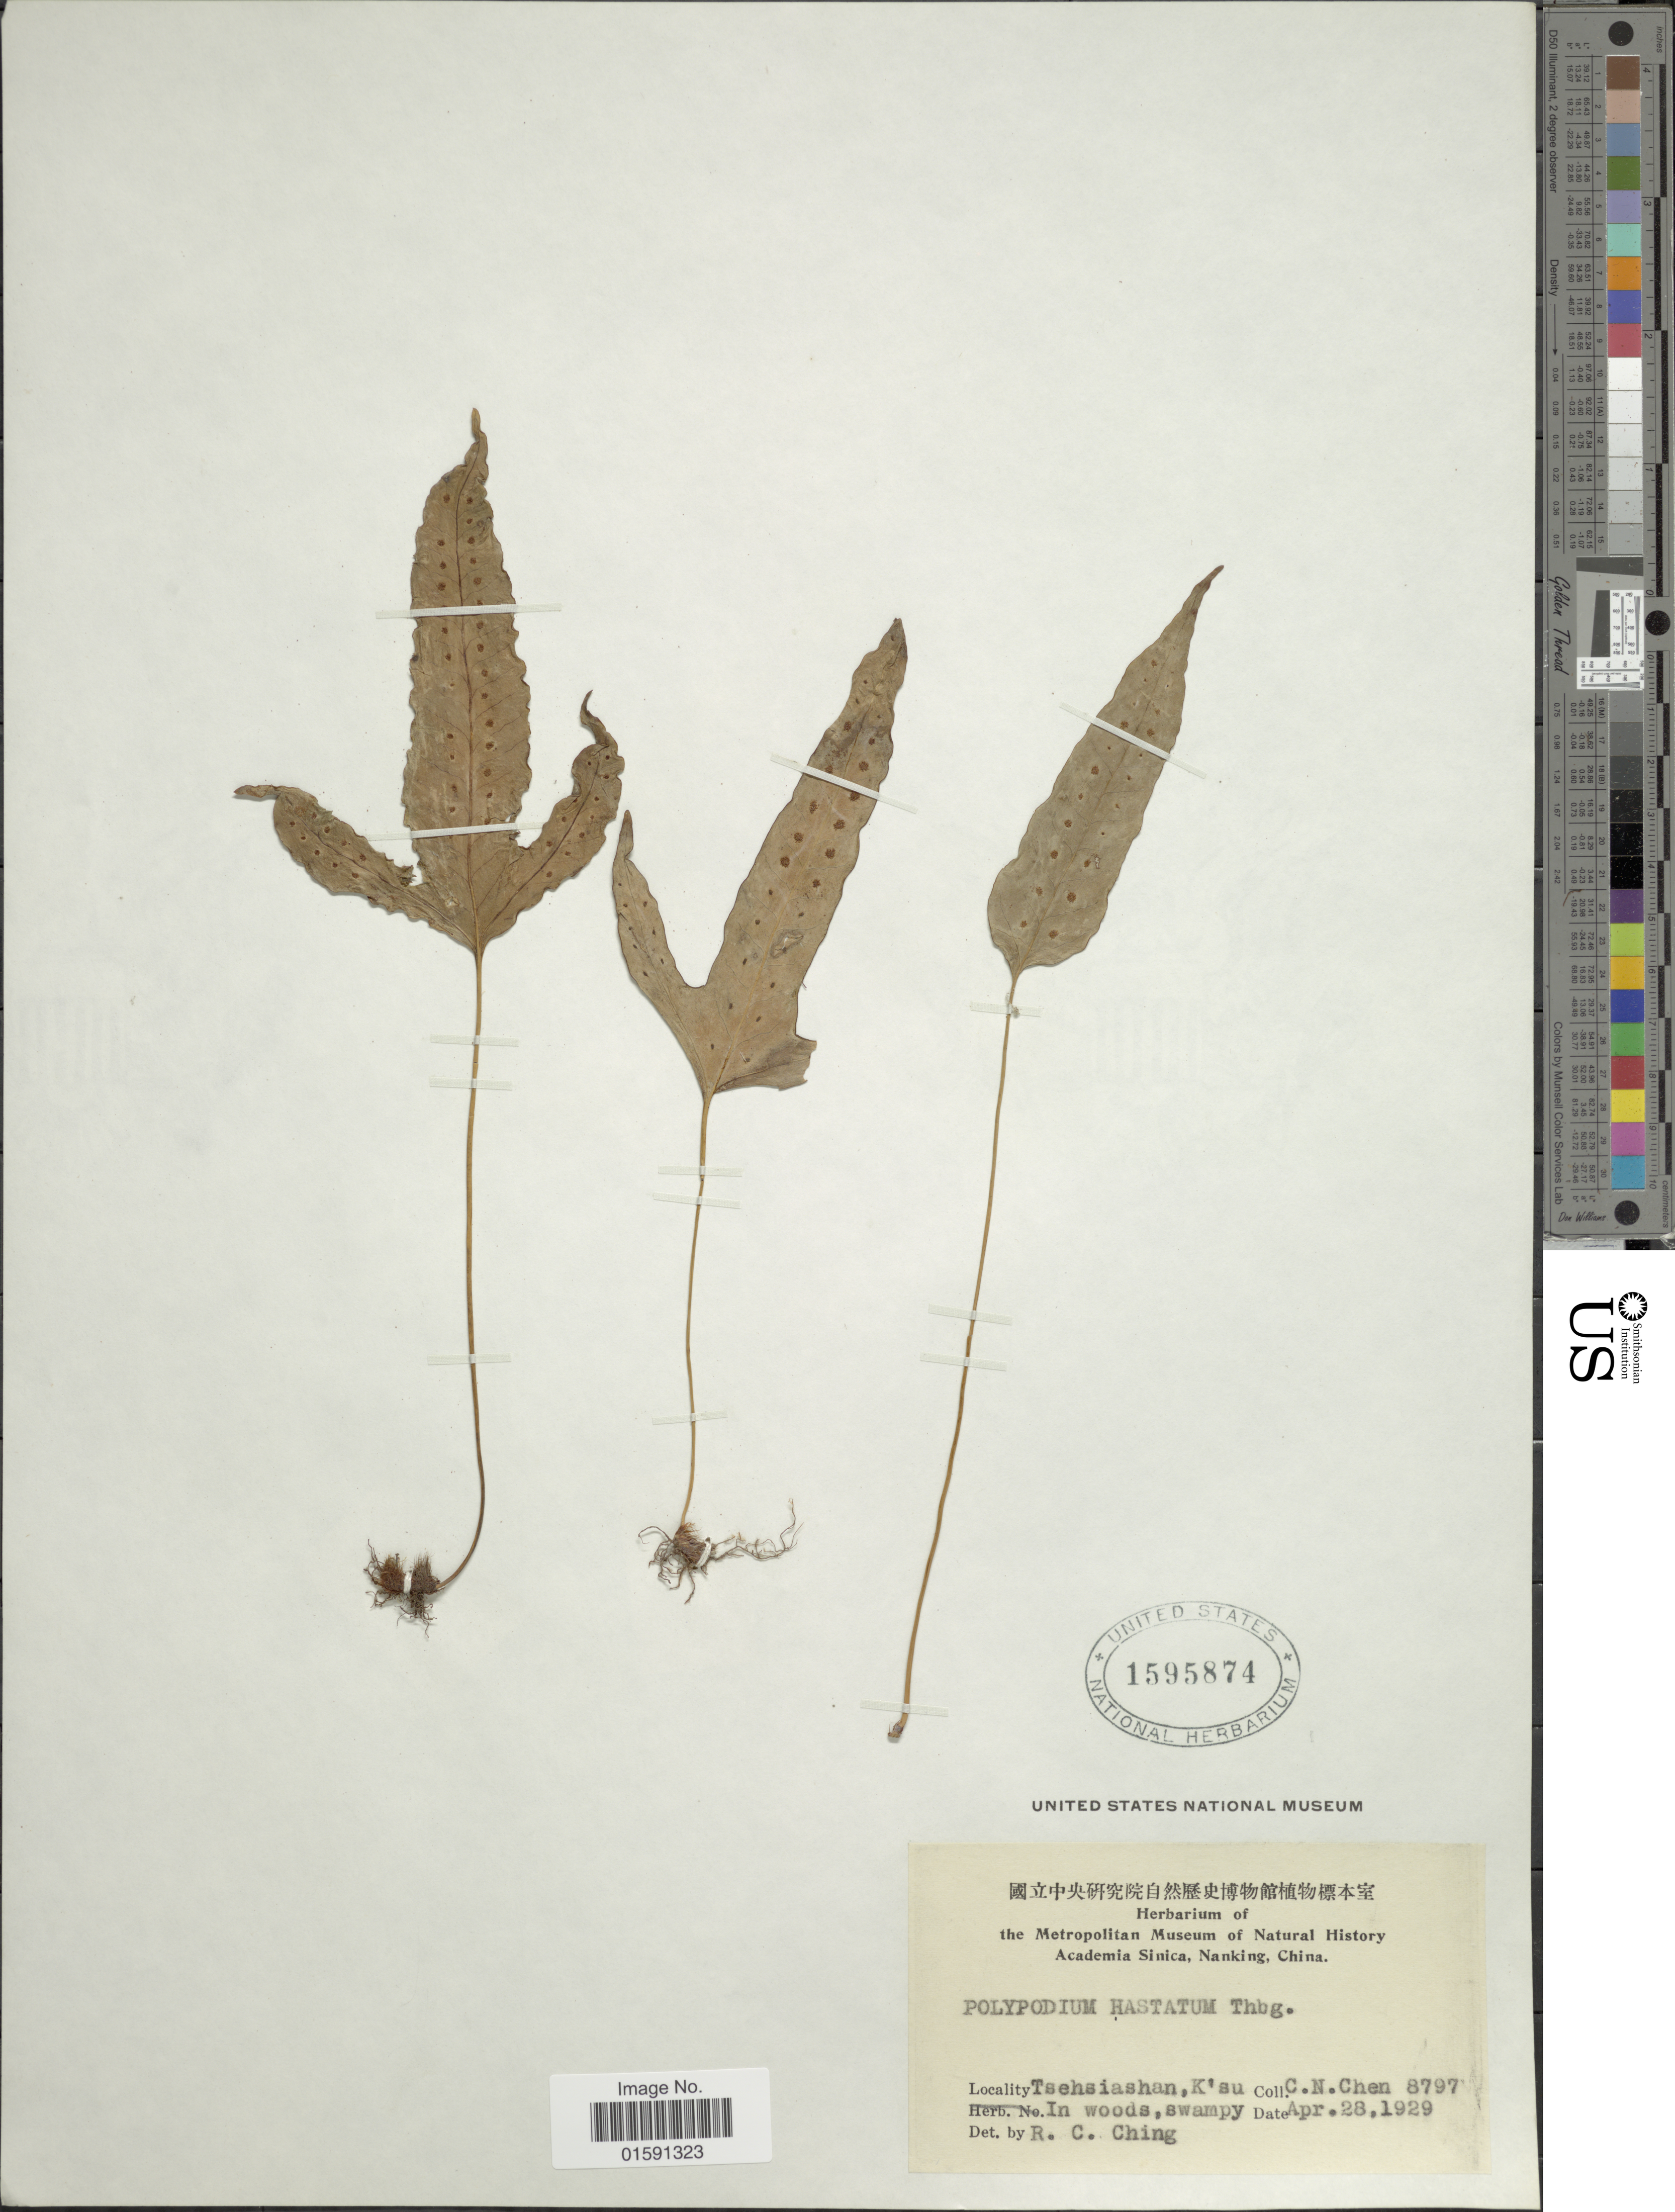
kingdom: Plantae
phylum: Tracheophyta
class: Polypodiopsida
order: Polypodiales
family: Polypodiaceae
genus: Selliguea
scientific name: Selliguea hastata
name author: (Thunb.) Fraser-Jenk.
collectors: C. Chen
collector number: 8797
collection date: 1929-04-28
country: China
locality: Tsehsiashan, K'su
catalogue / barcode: US 1595874